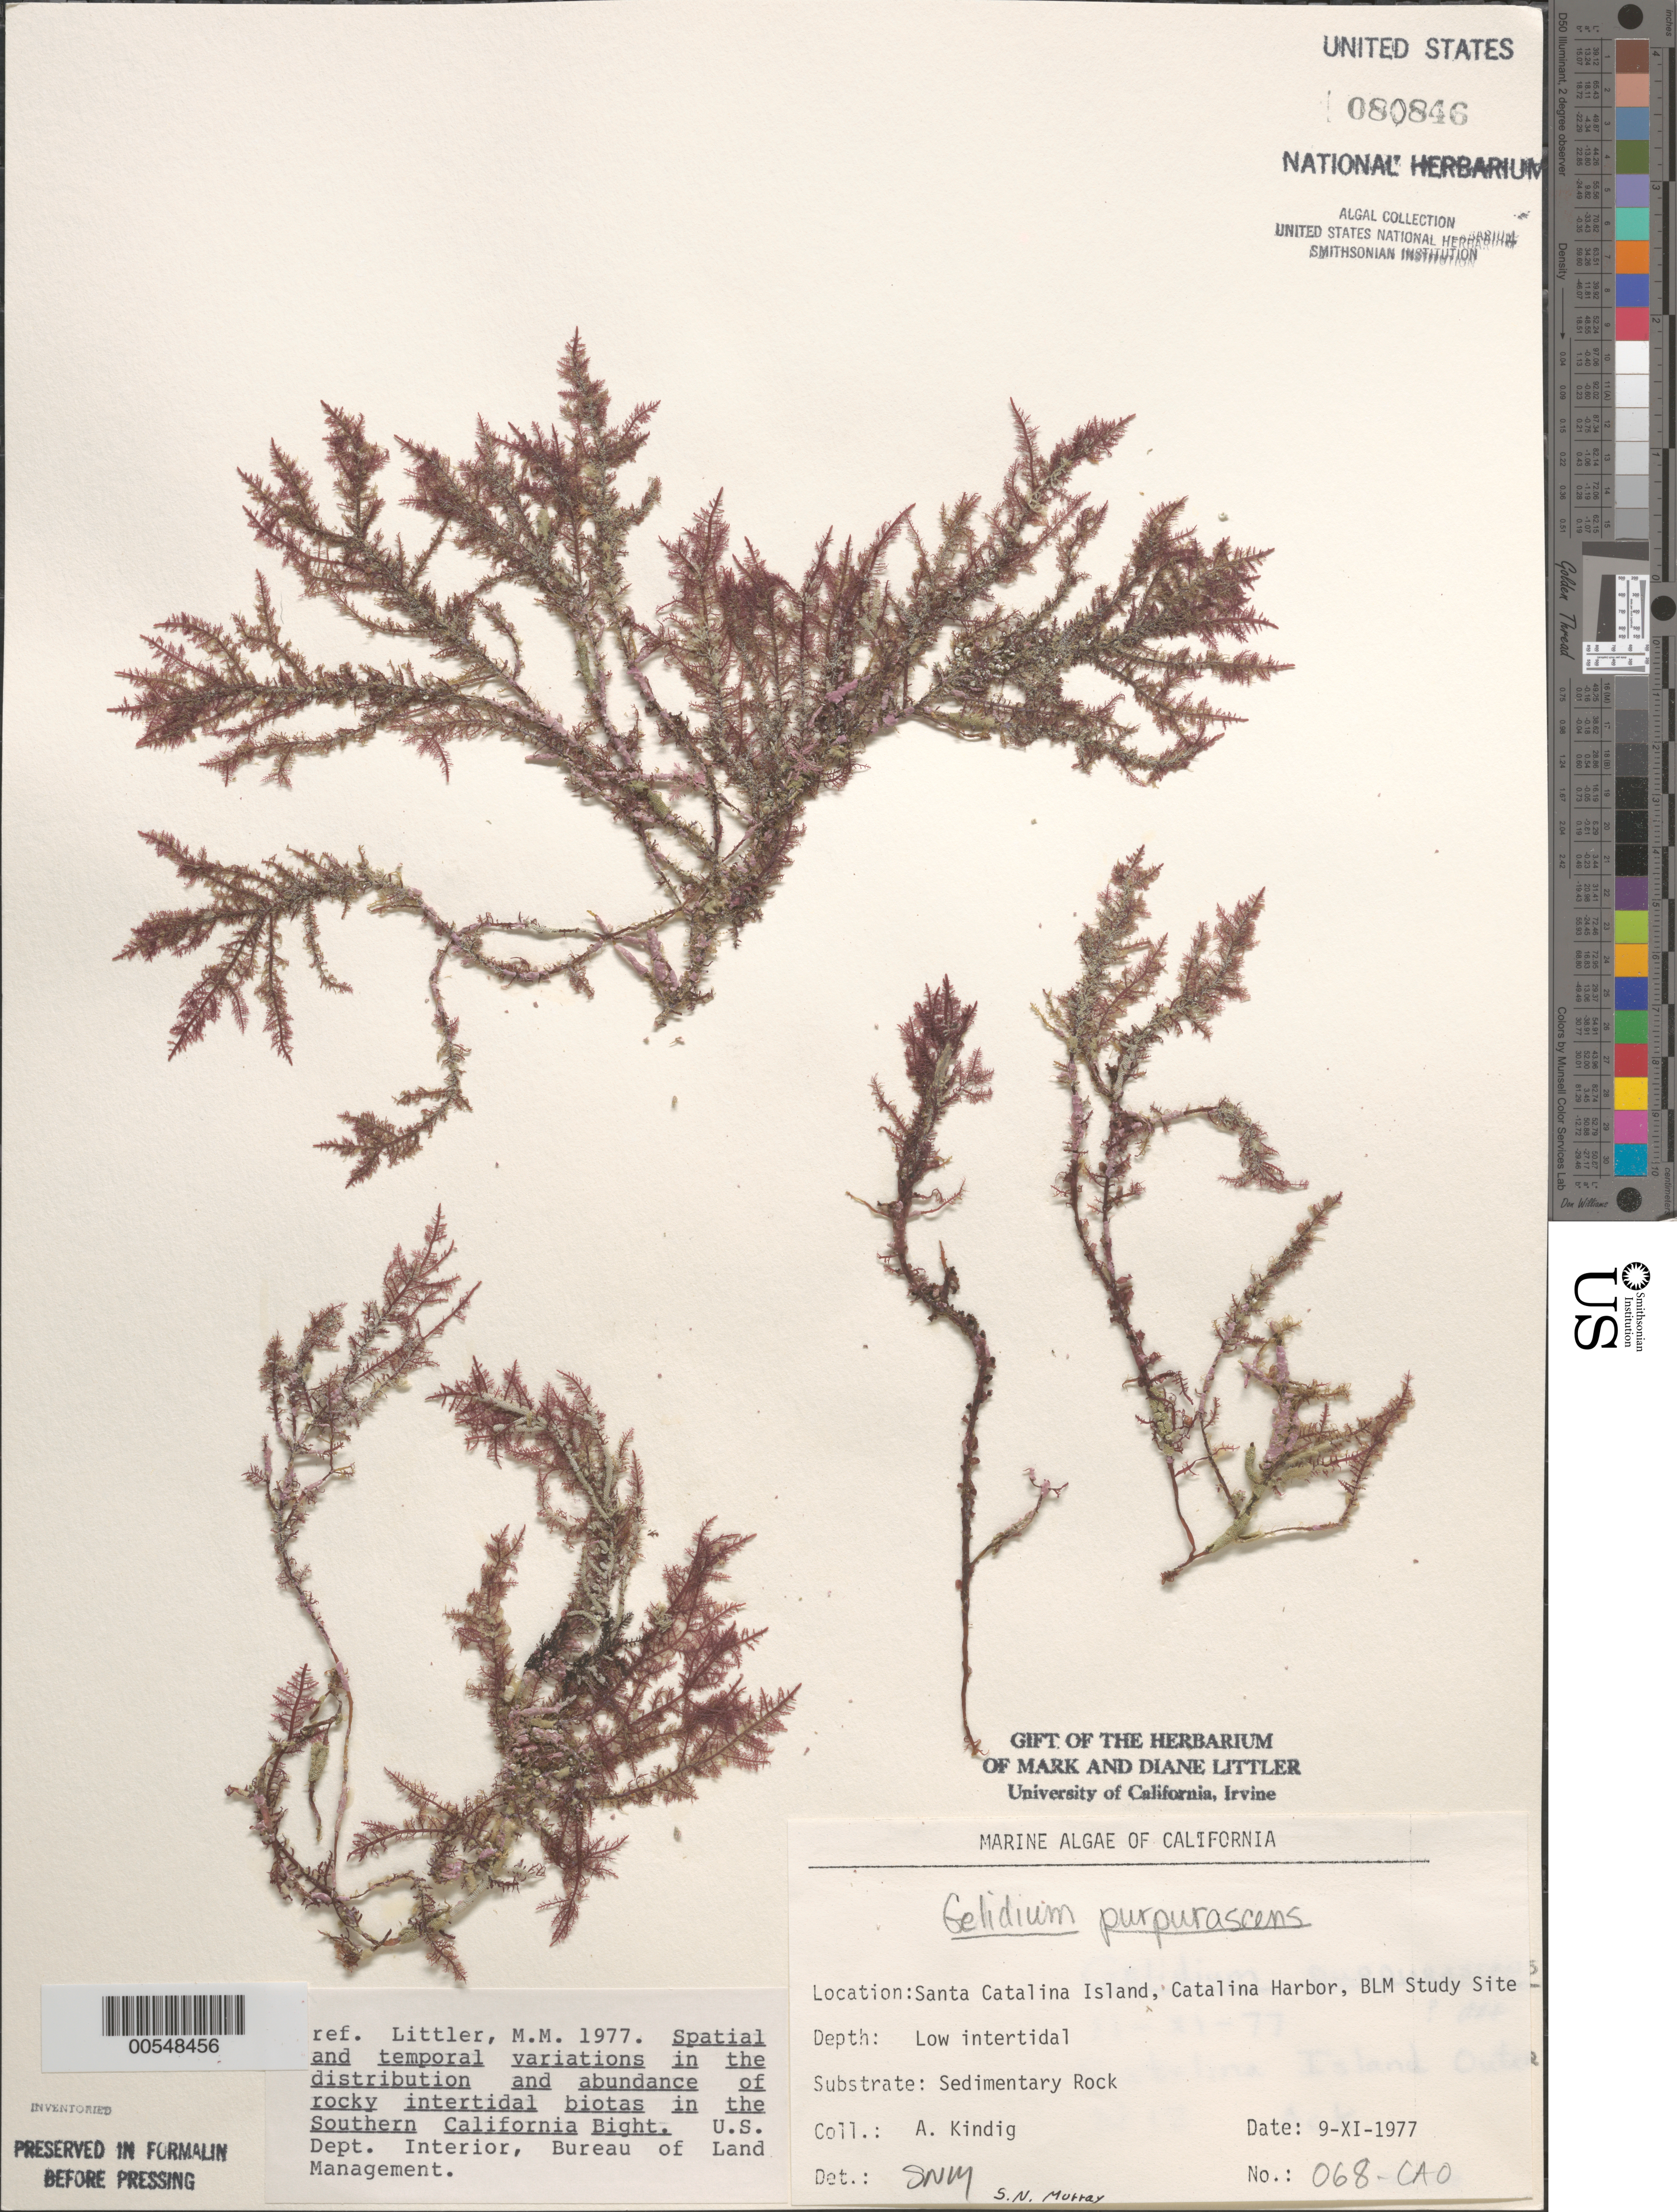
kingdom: Plantae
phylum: Rhodophyta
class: Florideophyceae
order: Gelidiales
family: Gelidiaceae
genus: Gelidium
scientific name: Gelidium purpurascens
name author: N.L. Gardner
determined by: Murray, S. N.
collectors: A. Kindig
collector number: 068-cao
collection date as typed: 09 Nov 1977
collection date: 1977-11-09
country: United States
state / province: California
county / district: Los Angeles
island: Santa Catalina Island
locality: West side of Catalina Harbor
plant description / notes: BLM-SOCALBIGHT Rocky Intertidal Survey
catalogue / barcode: US 80846